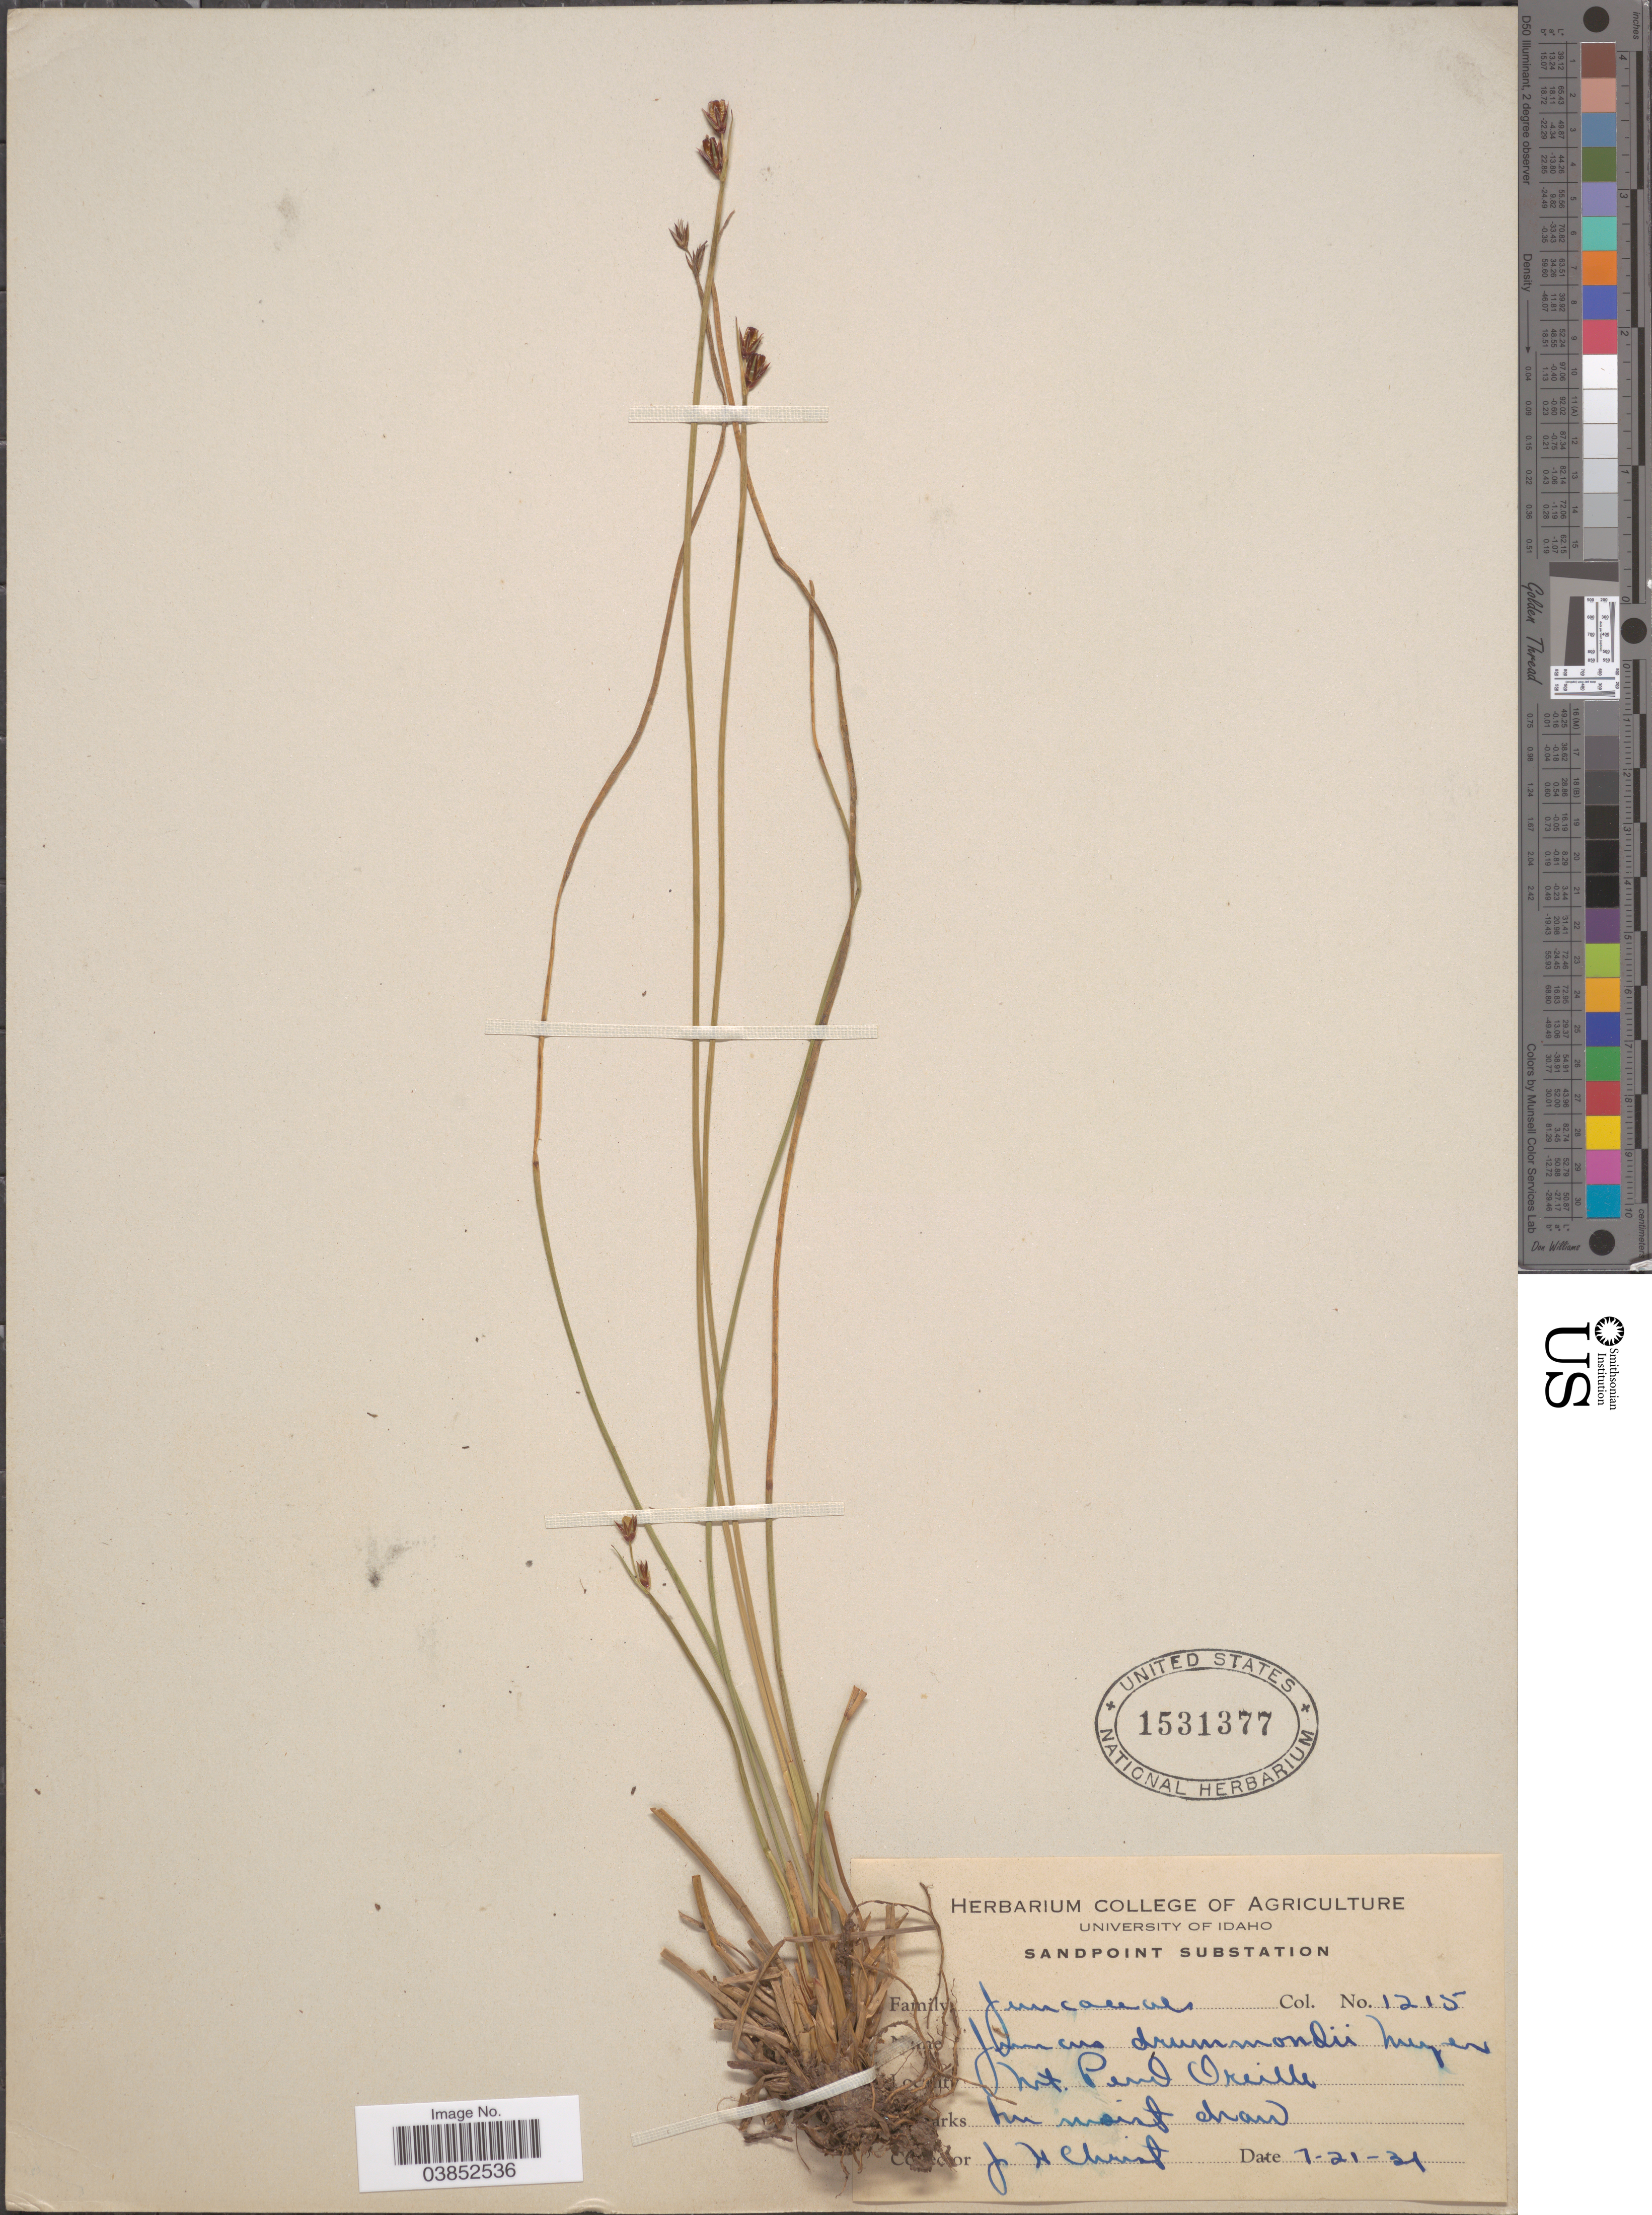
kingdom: Plantae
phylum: Tracheophyta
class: Liliopsida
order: Poales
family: Juncaceae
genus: Juncus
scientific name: Juncus drummondii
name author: E. Mey.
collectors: J. H. Christ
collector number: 1215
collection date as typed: Transcribed d/m/y: 21/7/31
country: United States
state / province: Idaho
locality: Sandpoint Substation. [unsure placement] Mt. Pend Oreille.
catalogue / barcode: US 1531377